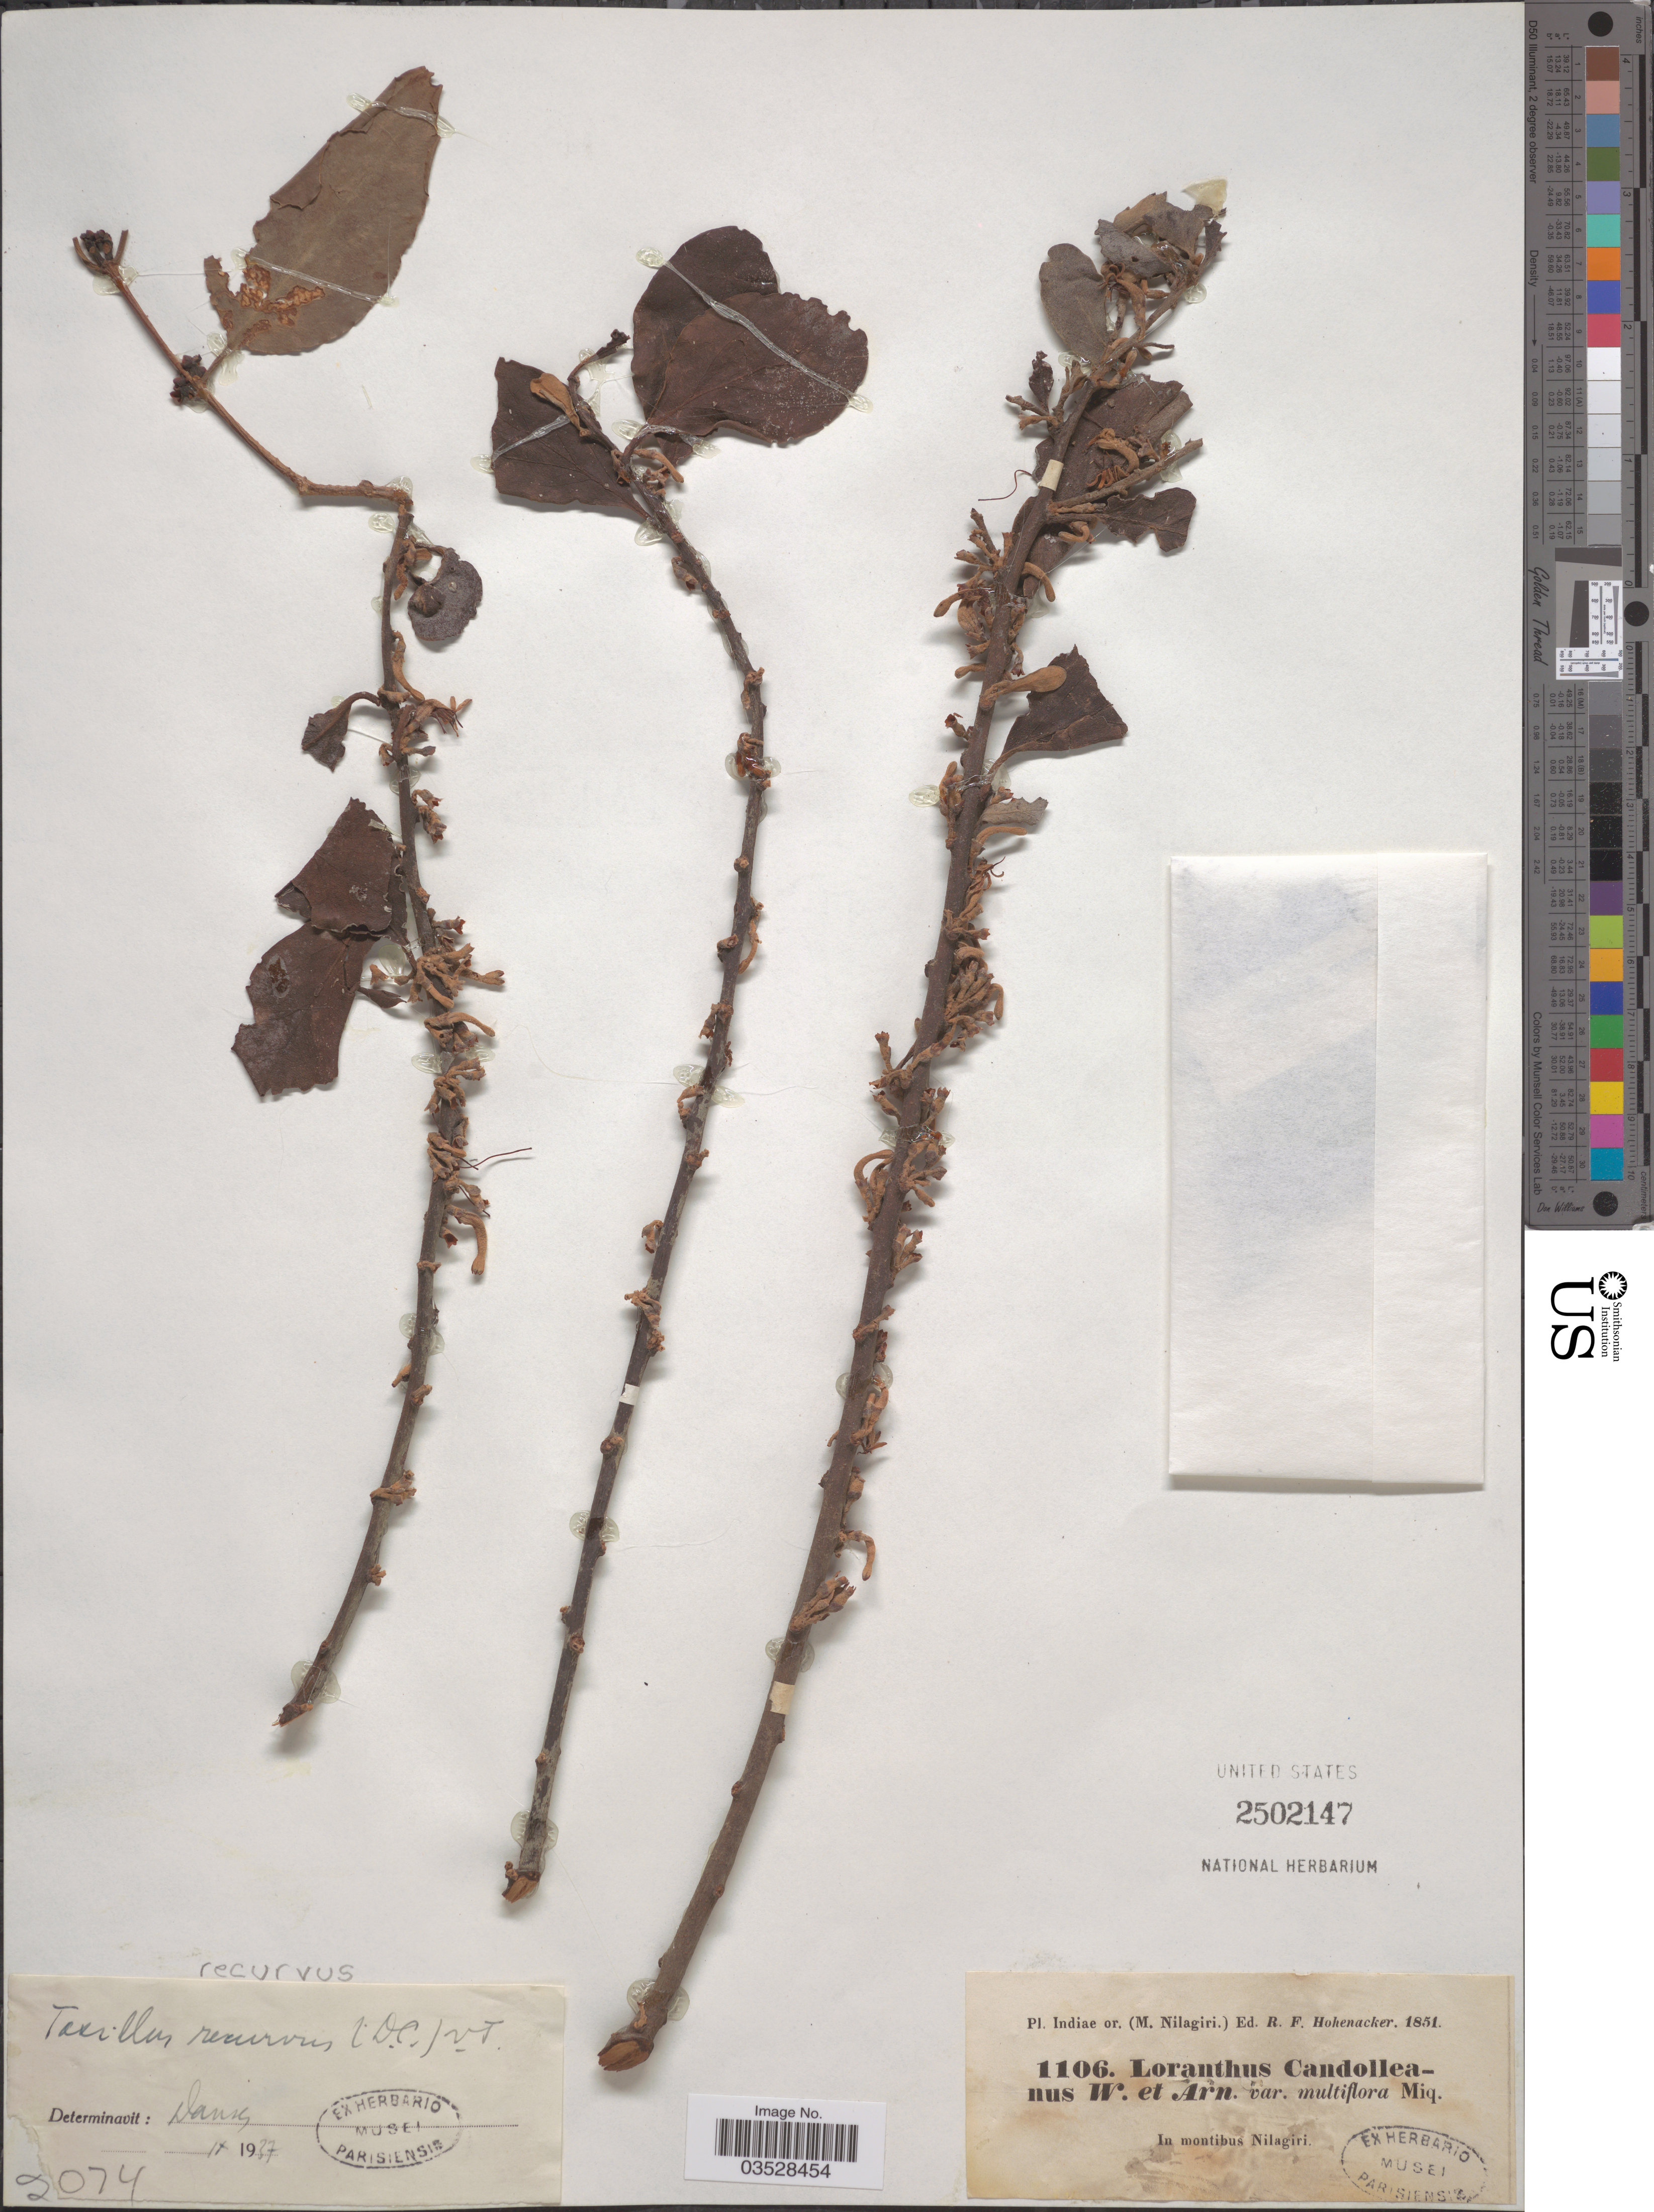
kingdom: Plantae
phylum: Tracheophyta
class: Magnoliopsida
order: Santalales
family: Loranthaceae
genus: Taxillus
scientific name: Taxillus recurvus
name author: Tiegh.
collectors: R. F. Hohenacker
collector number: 1106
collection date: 1851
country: India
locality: Indiae or. (M. Nilagiri). In montibus Nilagiri.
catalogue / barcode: US 2502147